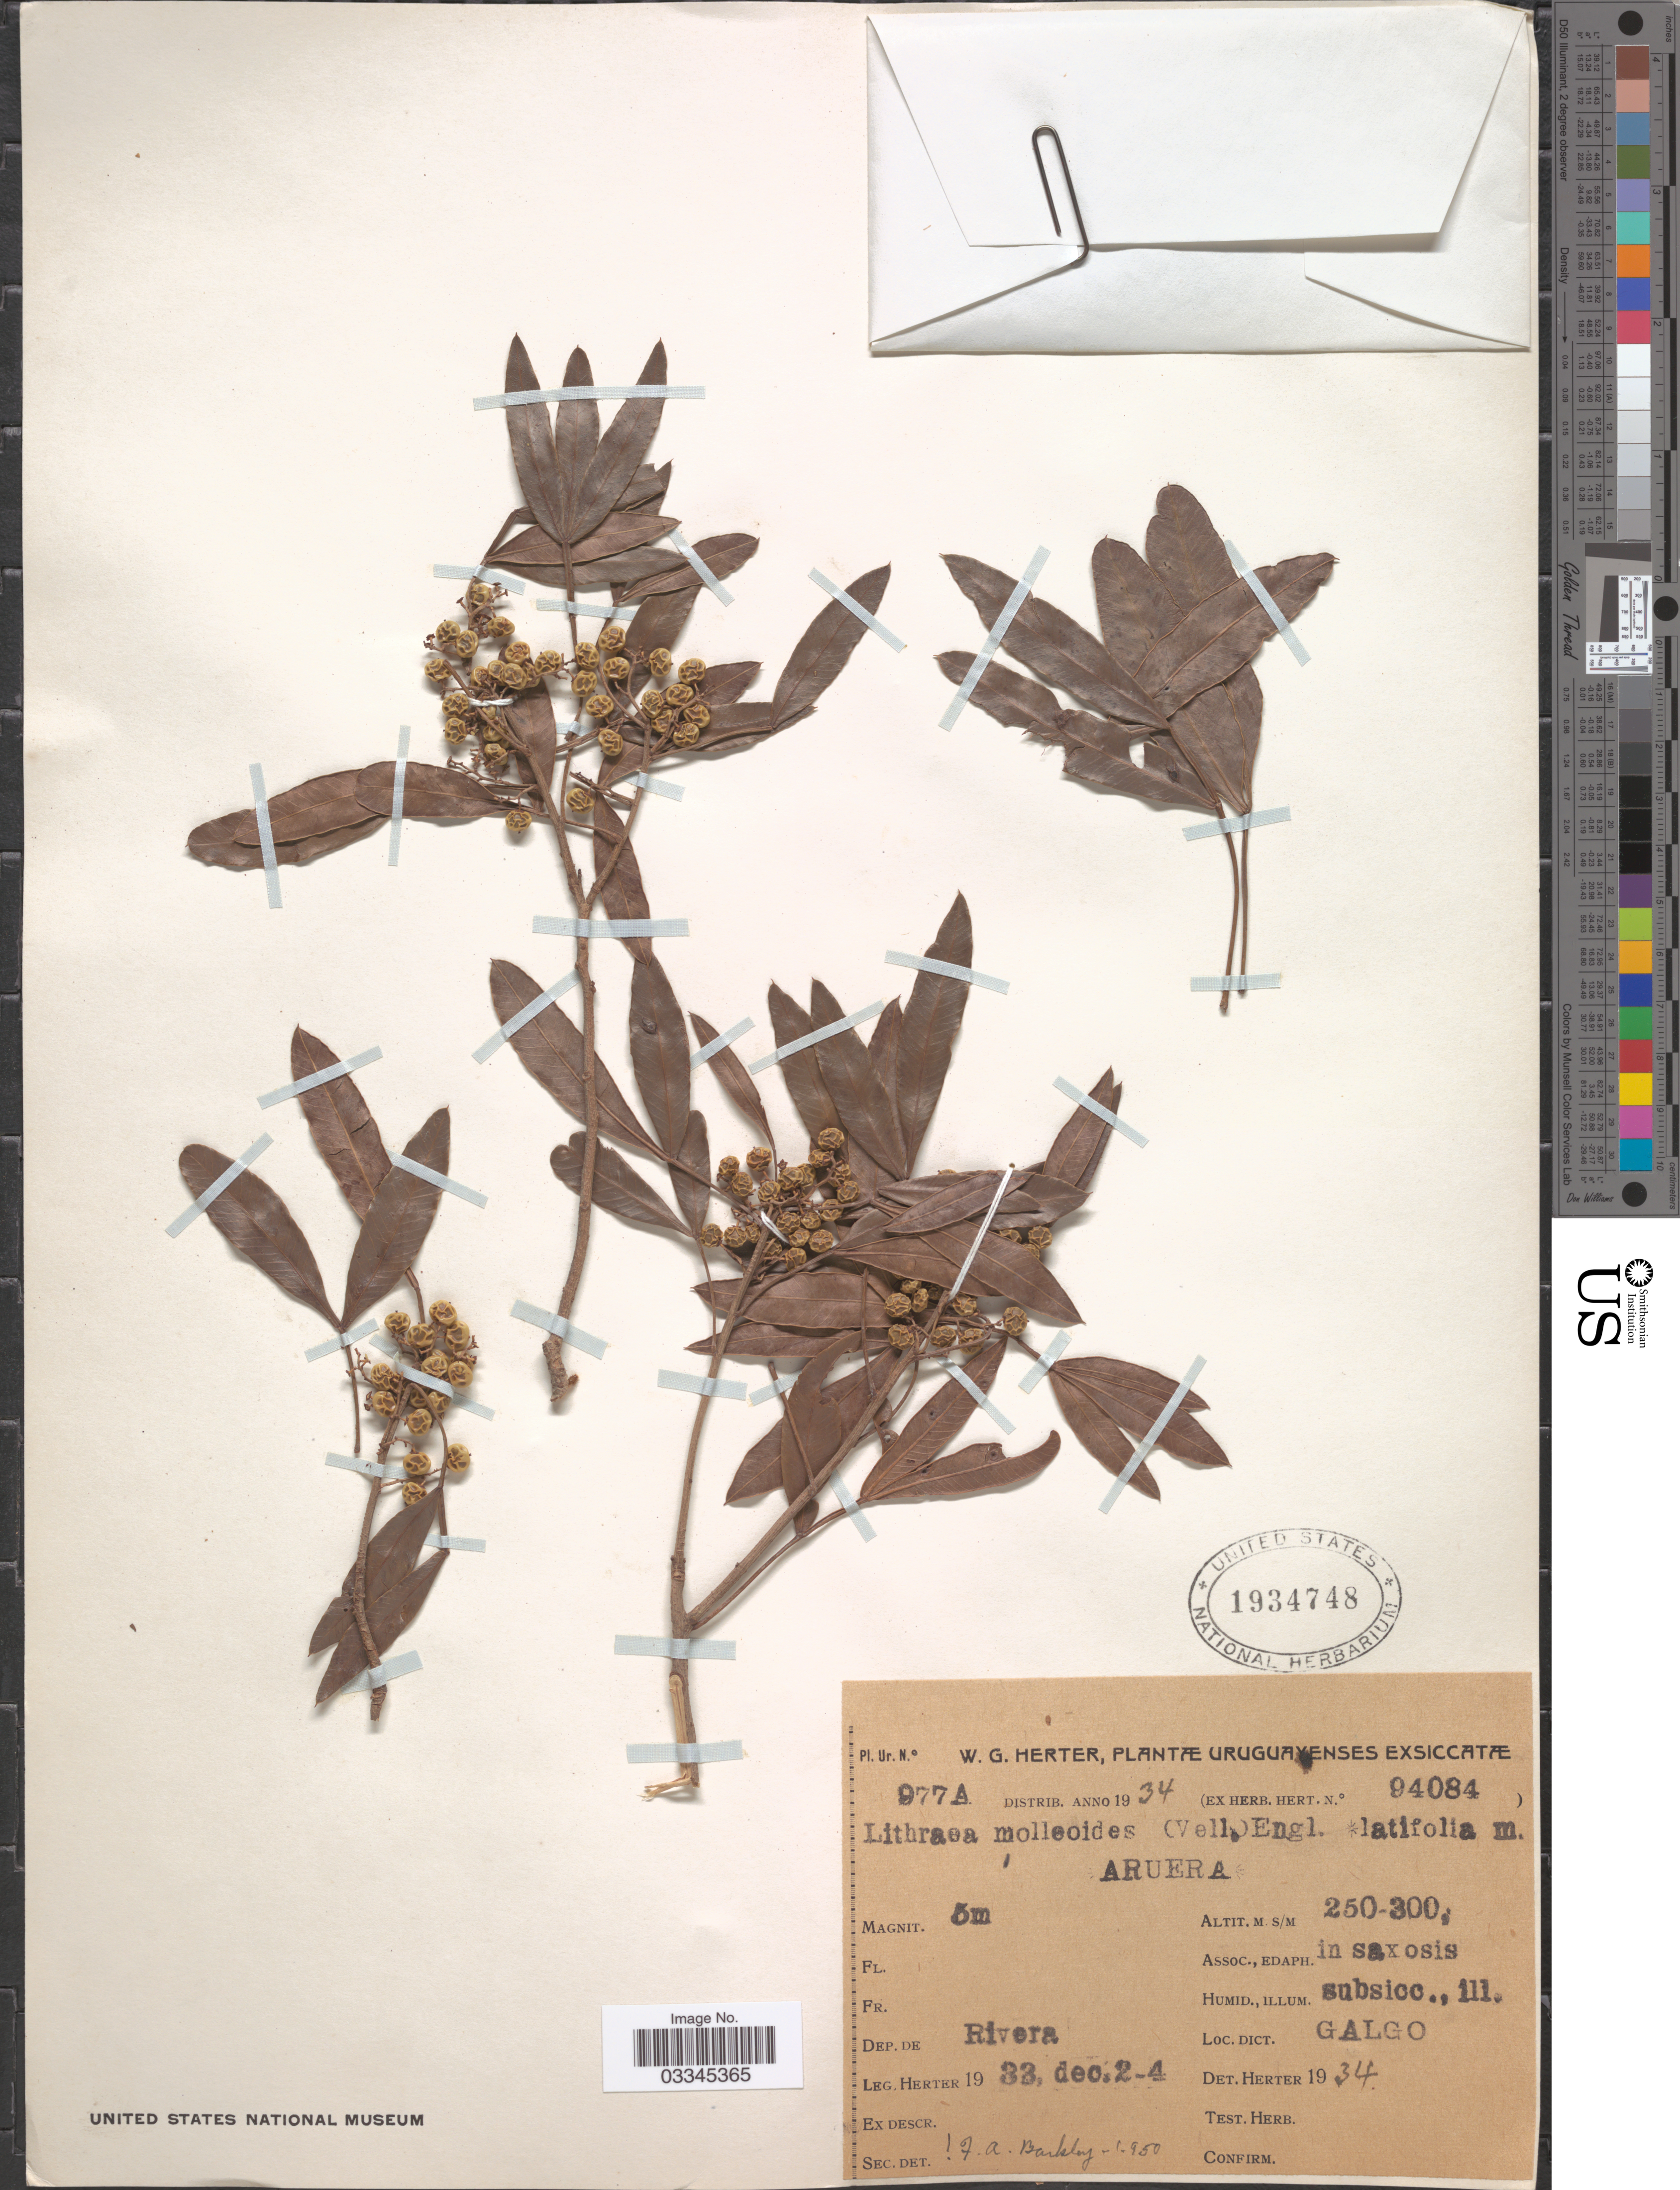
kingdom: Plantae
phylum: Tracheophyta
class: Magnoliopsida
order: Sapindales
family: Anacardiaceae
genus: Lithraea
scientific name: Lithraea molleoides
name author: (Vell.) Engl.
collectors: W. G. Herter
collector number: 94084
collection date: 1933-12-02/1933-12-04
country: Uruguay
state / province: Rivera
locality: Dep. de Rivera.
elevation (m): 250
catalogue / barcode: US 1934748